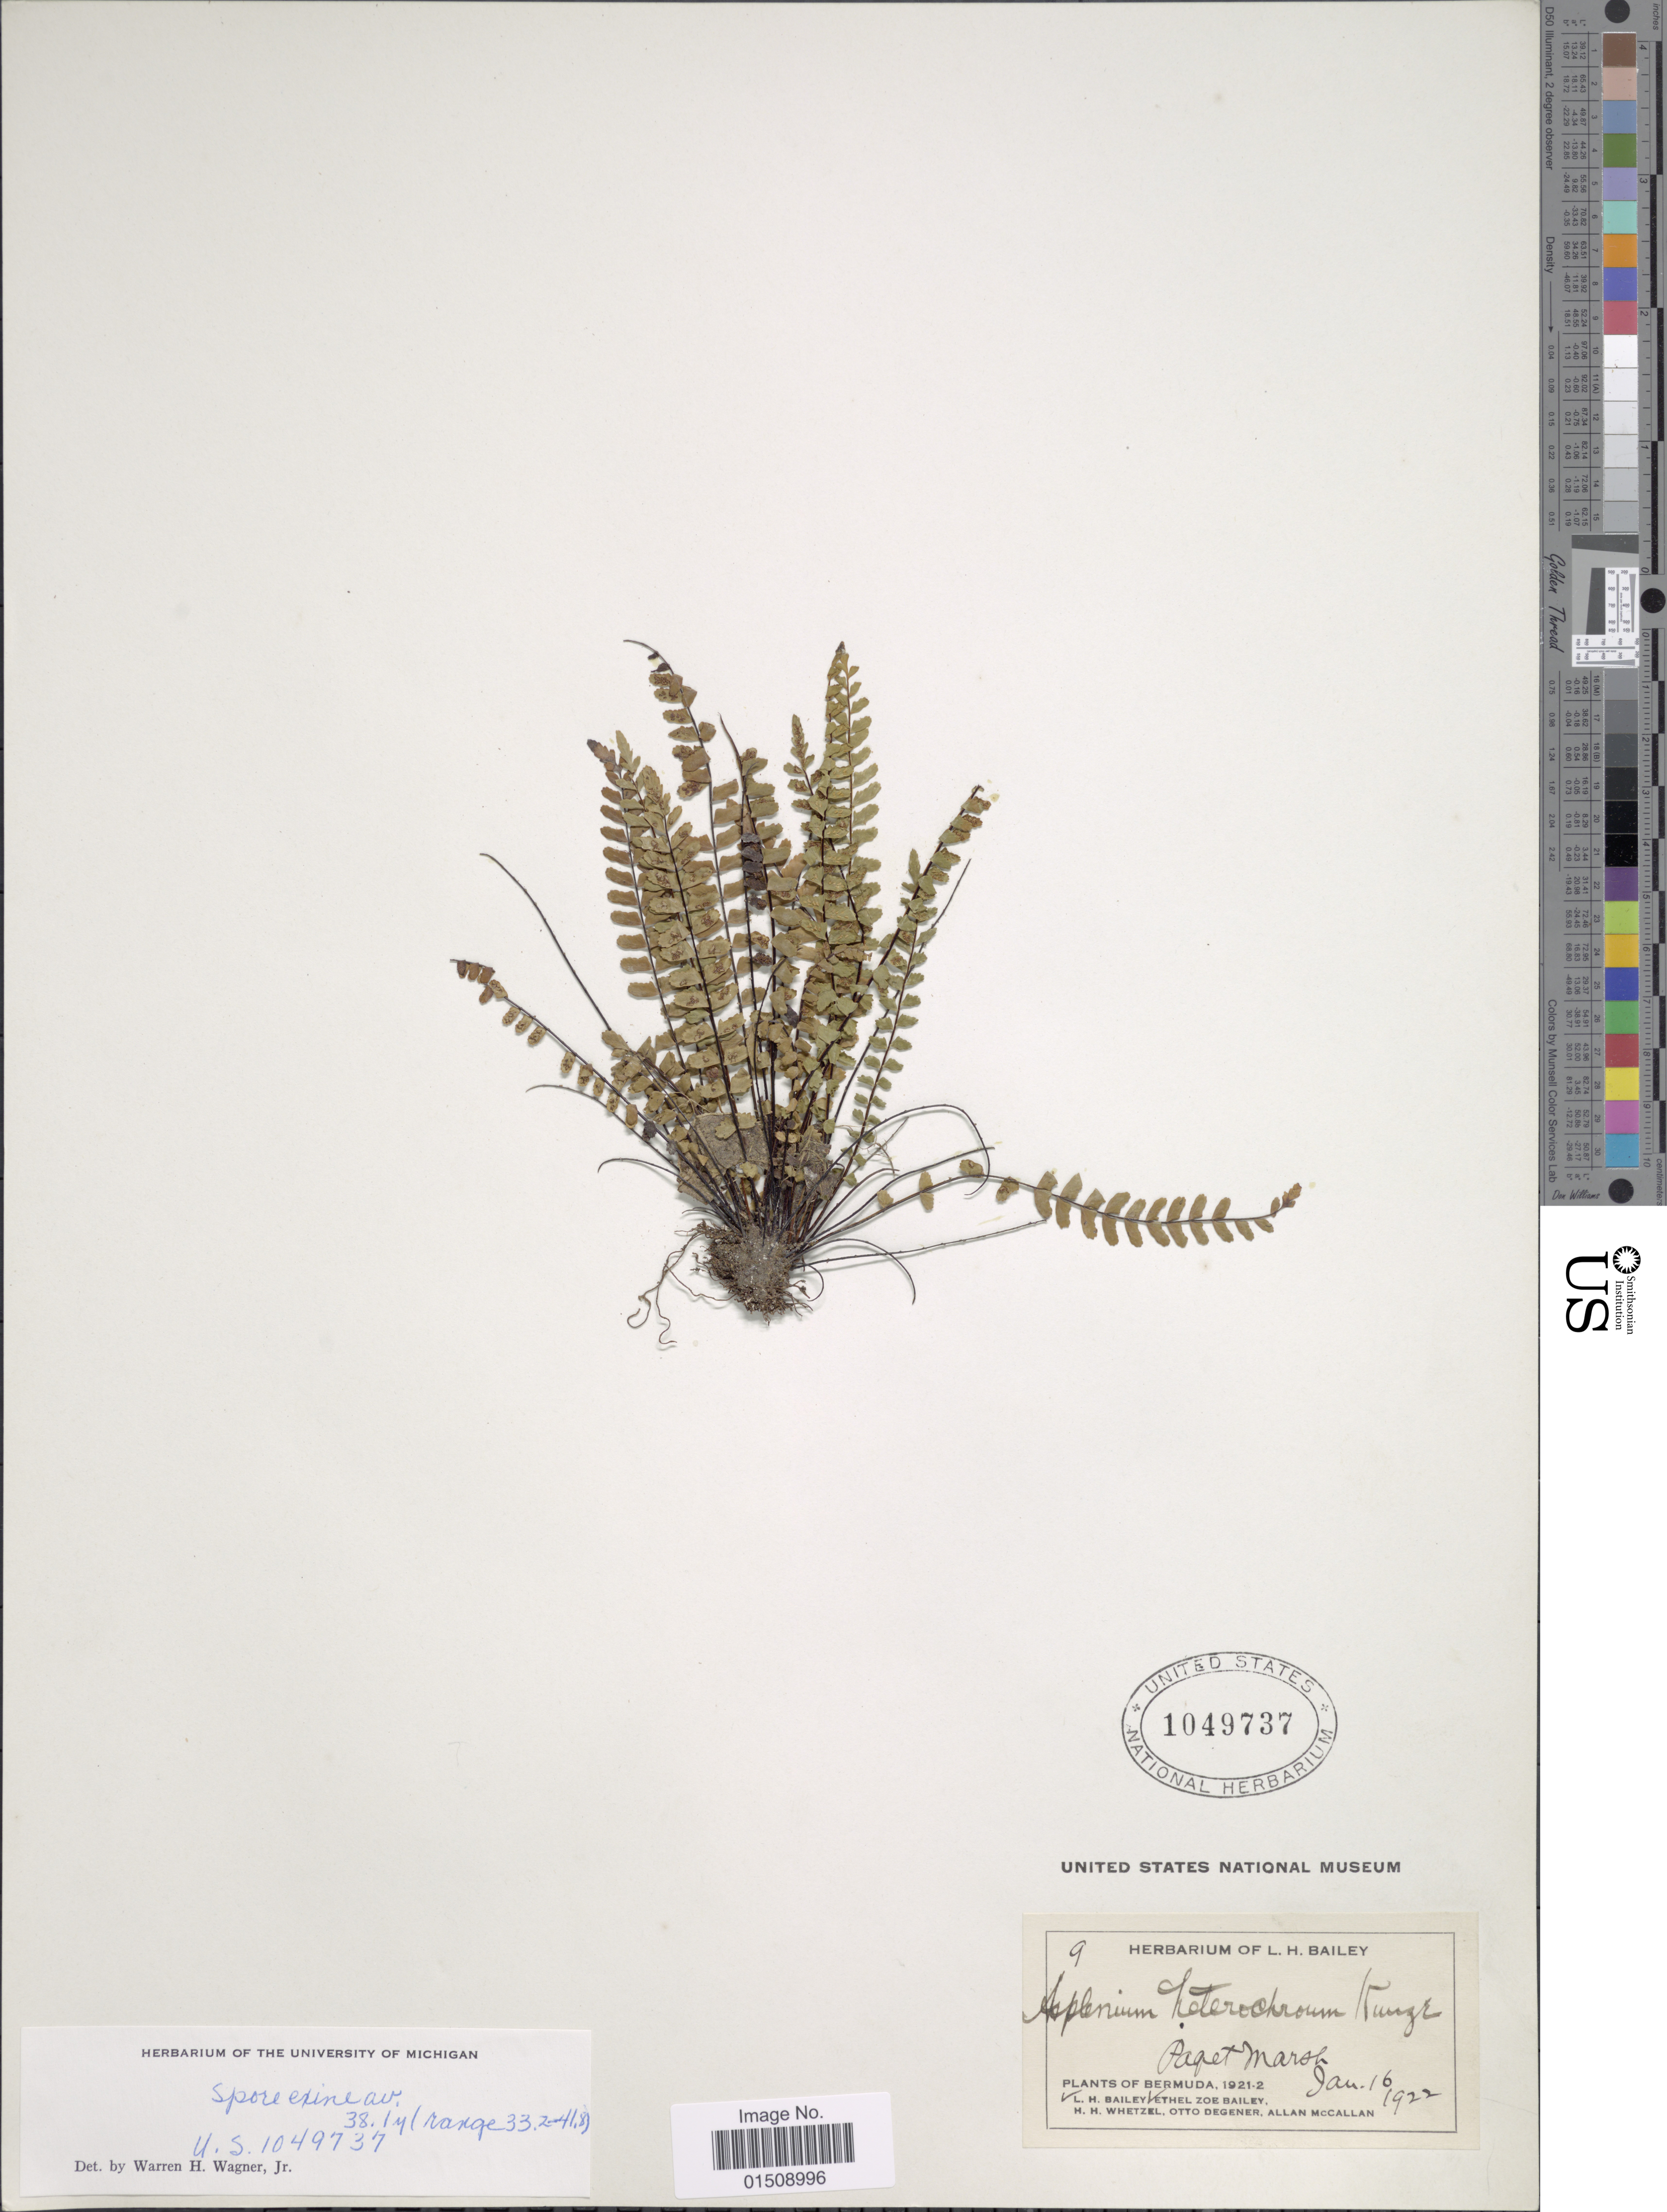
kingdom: Plantae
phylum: Tracheophyta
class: Polypodiopsida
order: Polypodiales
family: Aspleniaceae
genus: Asplenium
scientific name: Asplenium heterochroum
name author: Kunze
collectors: L. H. Bailey, E. Z. Bailey, H. Whetzel, O. Degener & A. McCallan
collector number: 9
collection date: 1922-01-16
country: Bermuda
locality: Paget Marsh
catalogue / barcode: US 1049737